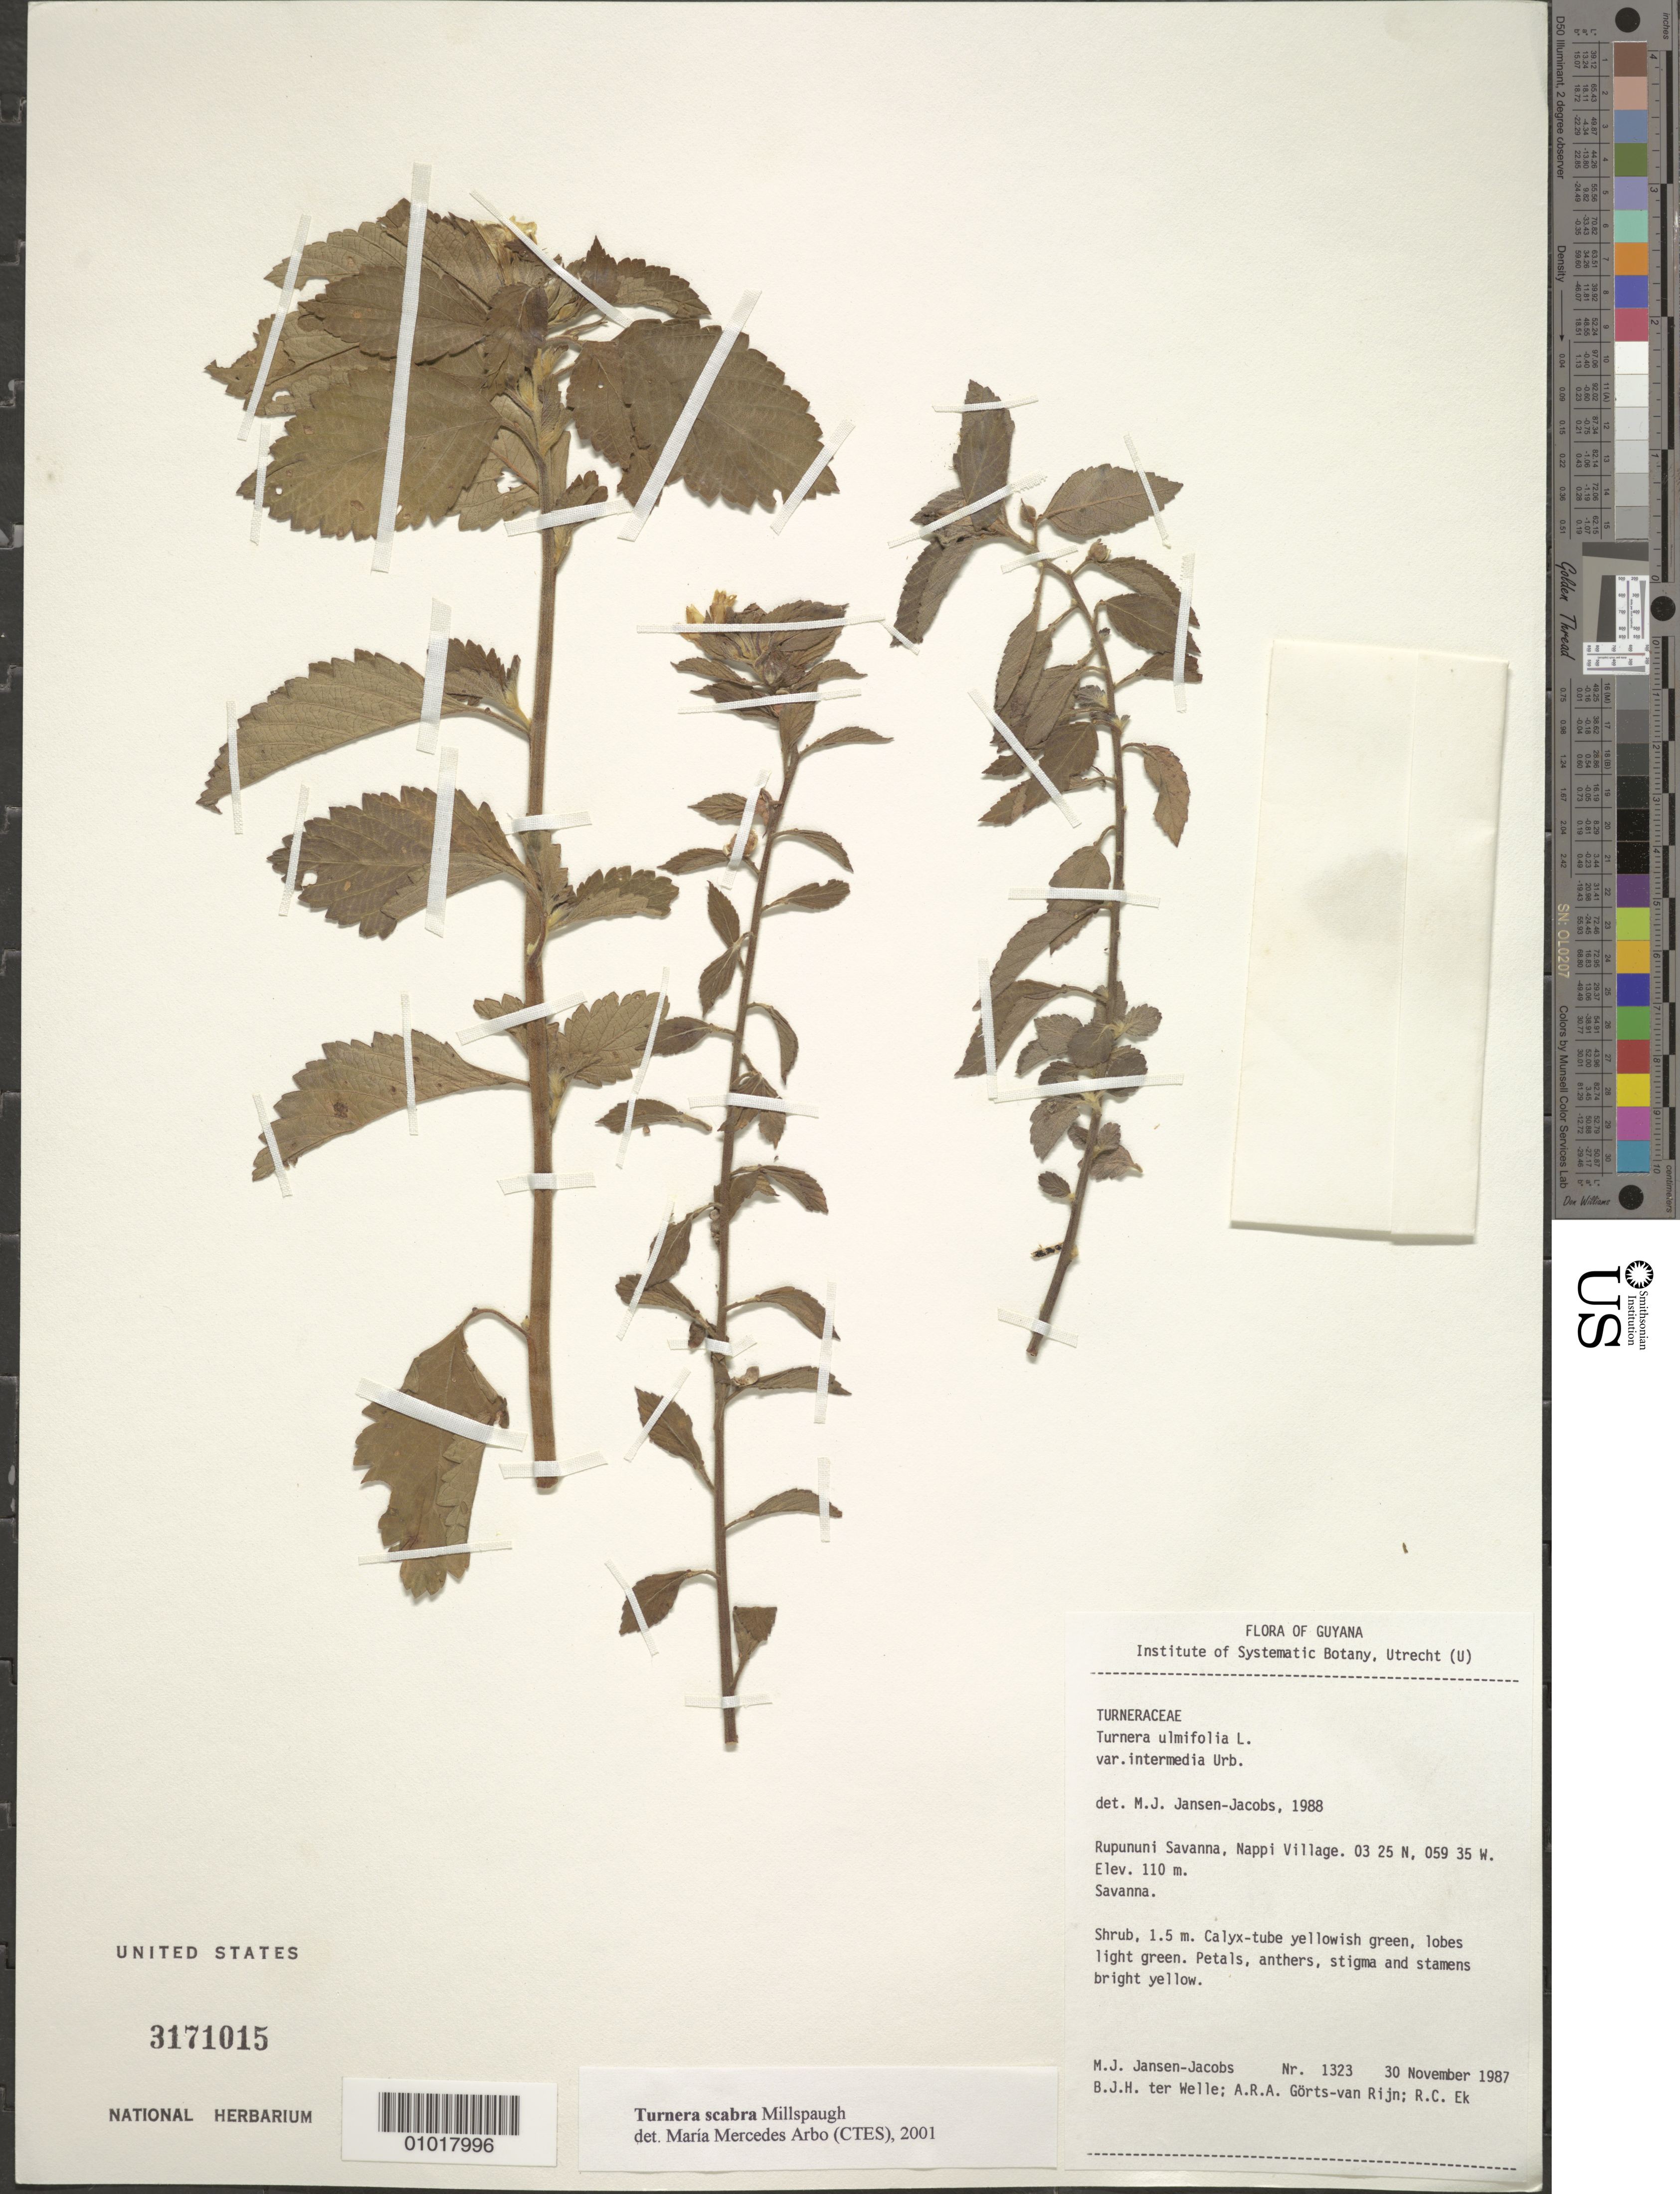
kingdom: Plantae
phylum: Tracheophyta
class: Magnoliopsida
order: Malpighiales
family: Turneraceae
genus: Turnera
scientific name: Turnera ulmifolia var. intermedia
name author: Urb.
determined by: Arbo, M. M.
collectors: M. J. Jansen-Jacobs, B. Welle, A. .R. A. Görts-van Rijn & R. C. Ek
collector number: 1323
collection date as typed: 30-Nov-87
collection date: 1987-11-30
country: Guyana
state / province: U. Takutu-U. Essequibo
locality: Nappi Village, Rupununi Savanna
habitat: Savanna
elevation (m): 110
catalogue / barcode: US 3171015